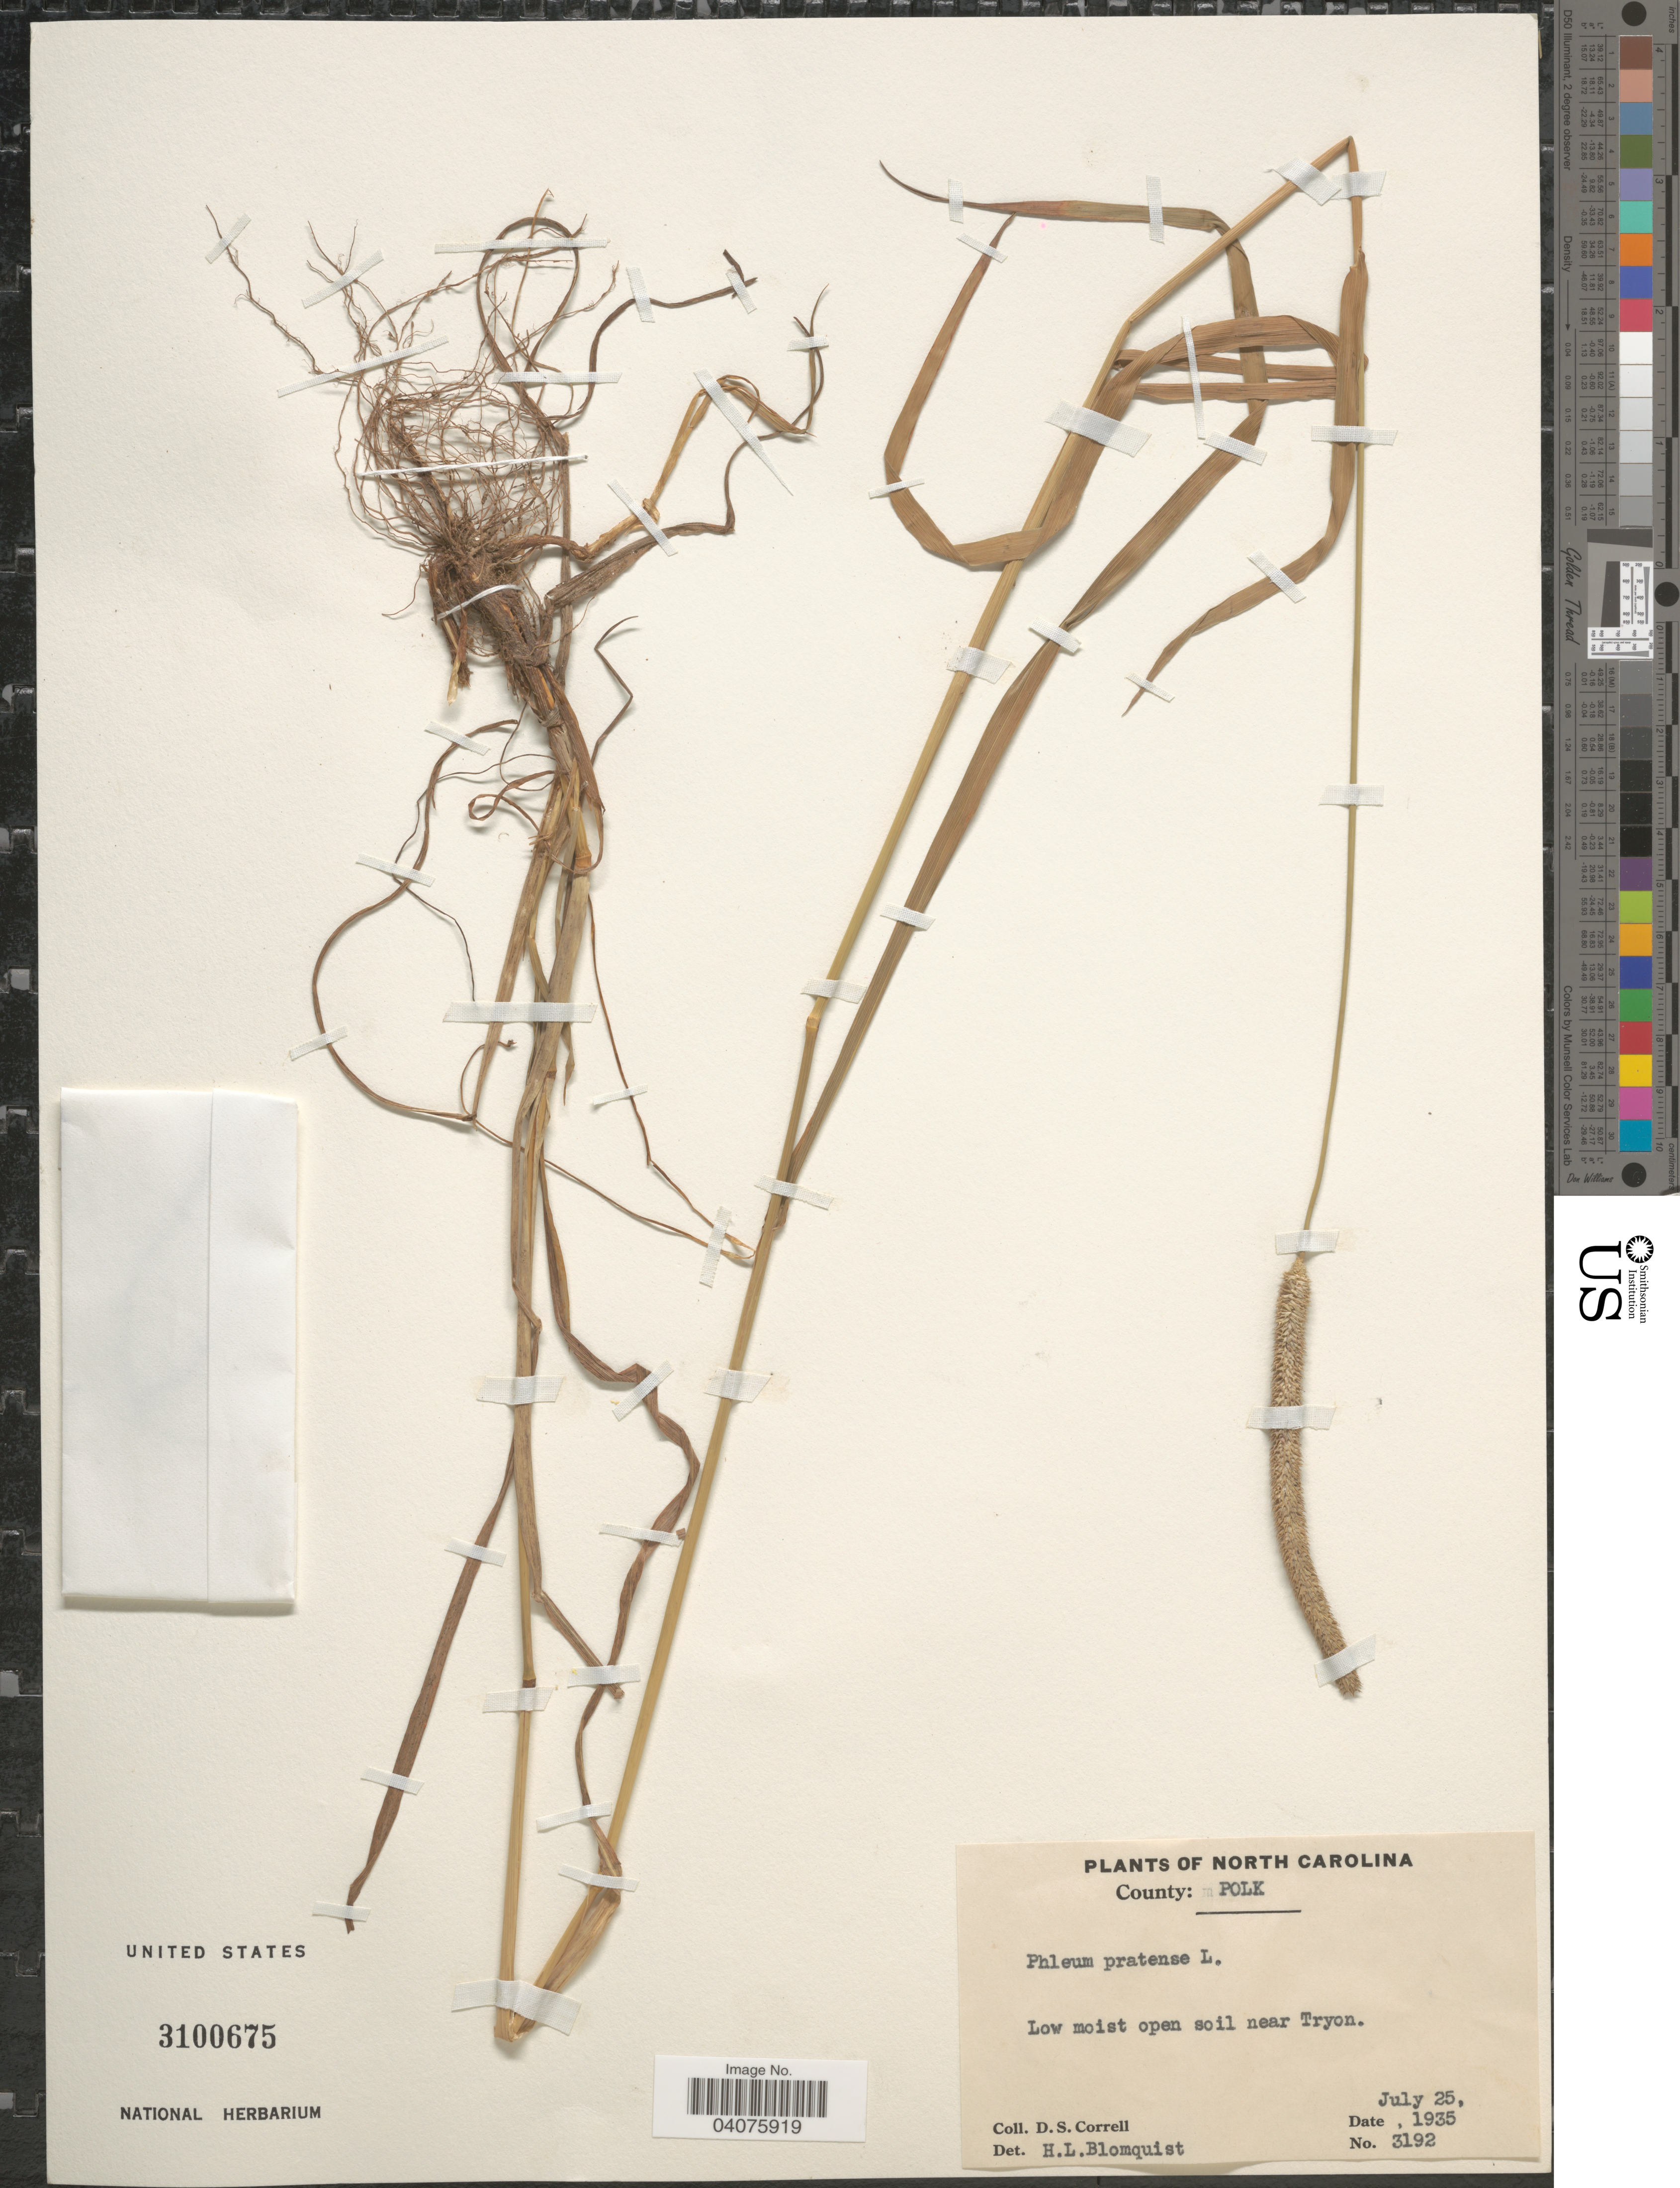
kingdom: Plantae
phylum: Tracheophyta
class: Liliopsida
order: Poales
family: Poaceae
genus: Phleum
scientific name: Phleum pratense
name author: L.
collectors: D. S. Correll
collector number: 3192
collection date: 1935-07-25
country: United States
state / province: North Carolina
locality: County: Polk. Near Tryon.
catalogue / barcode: US 3100675